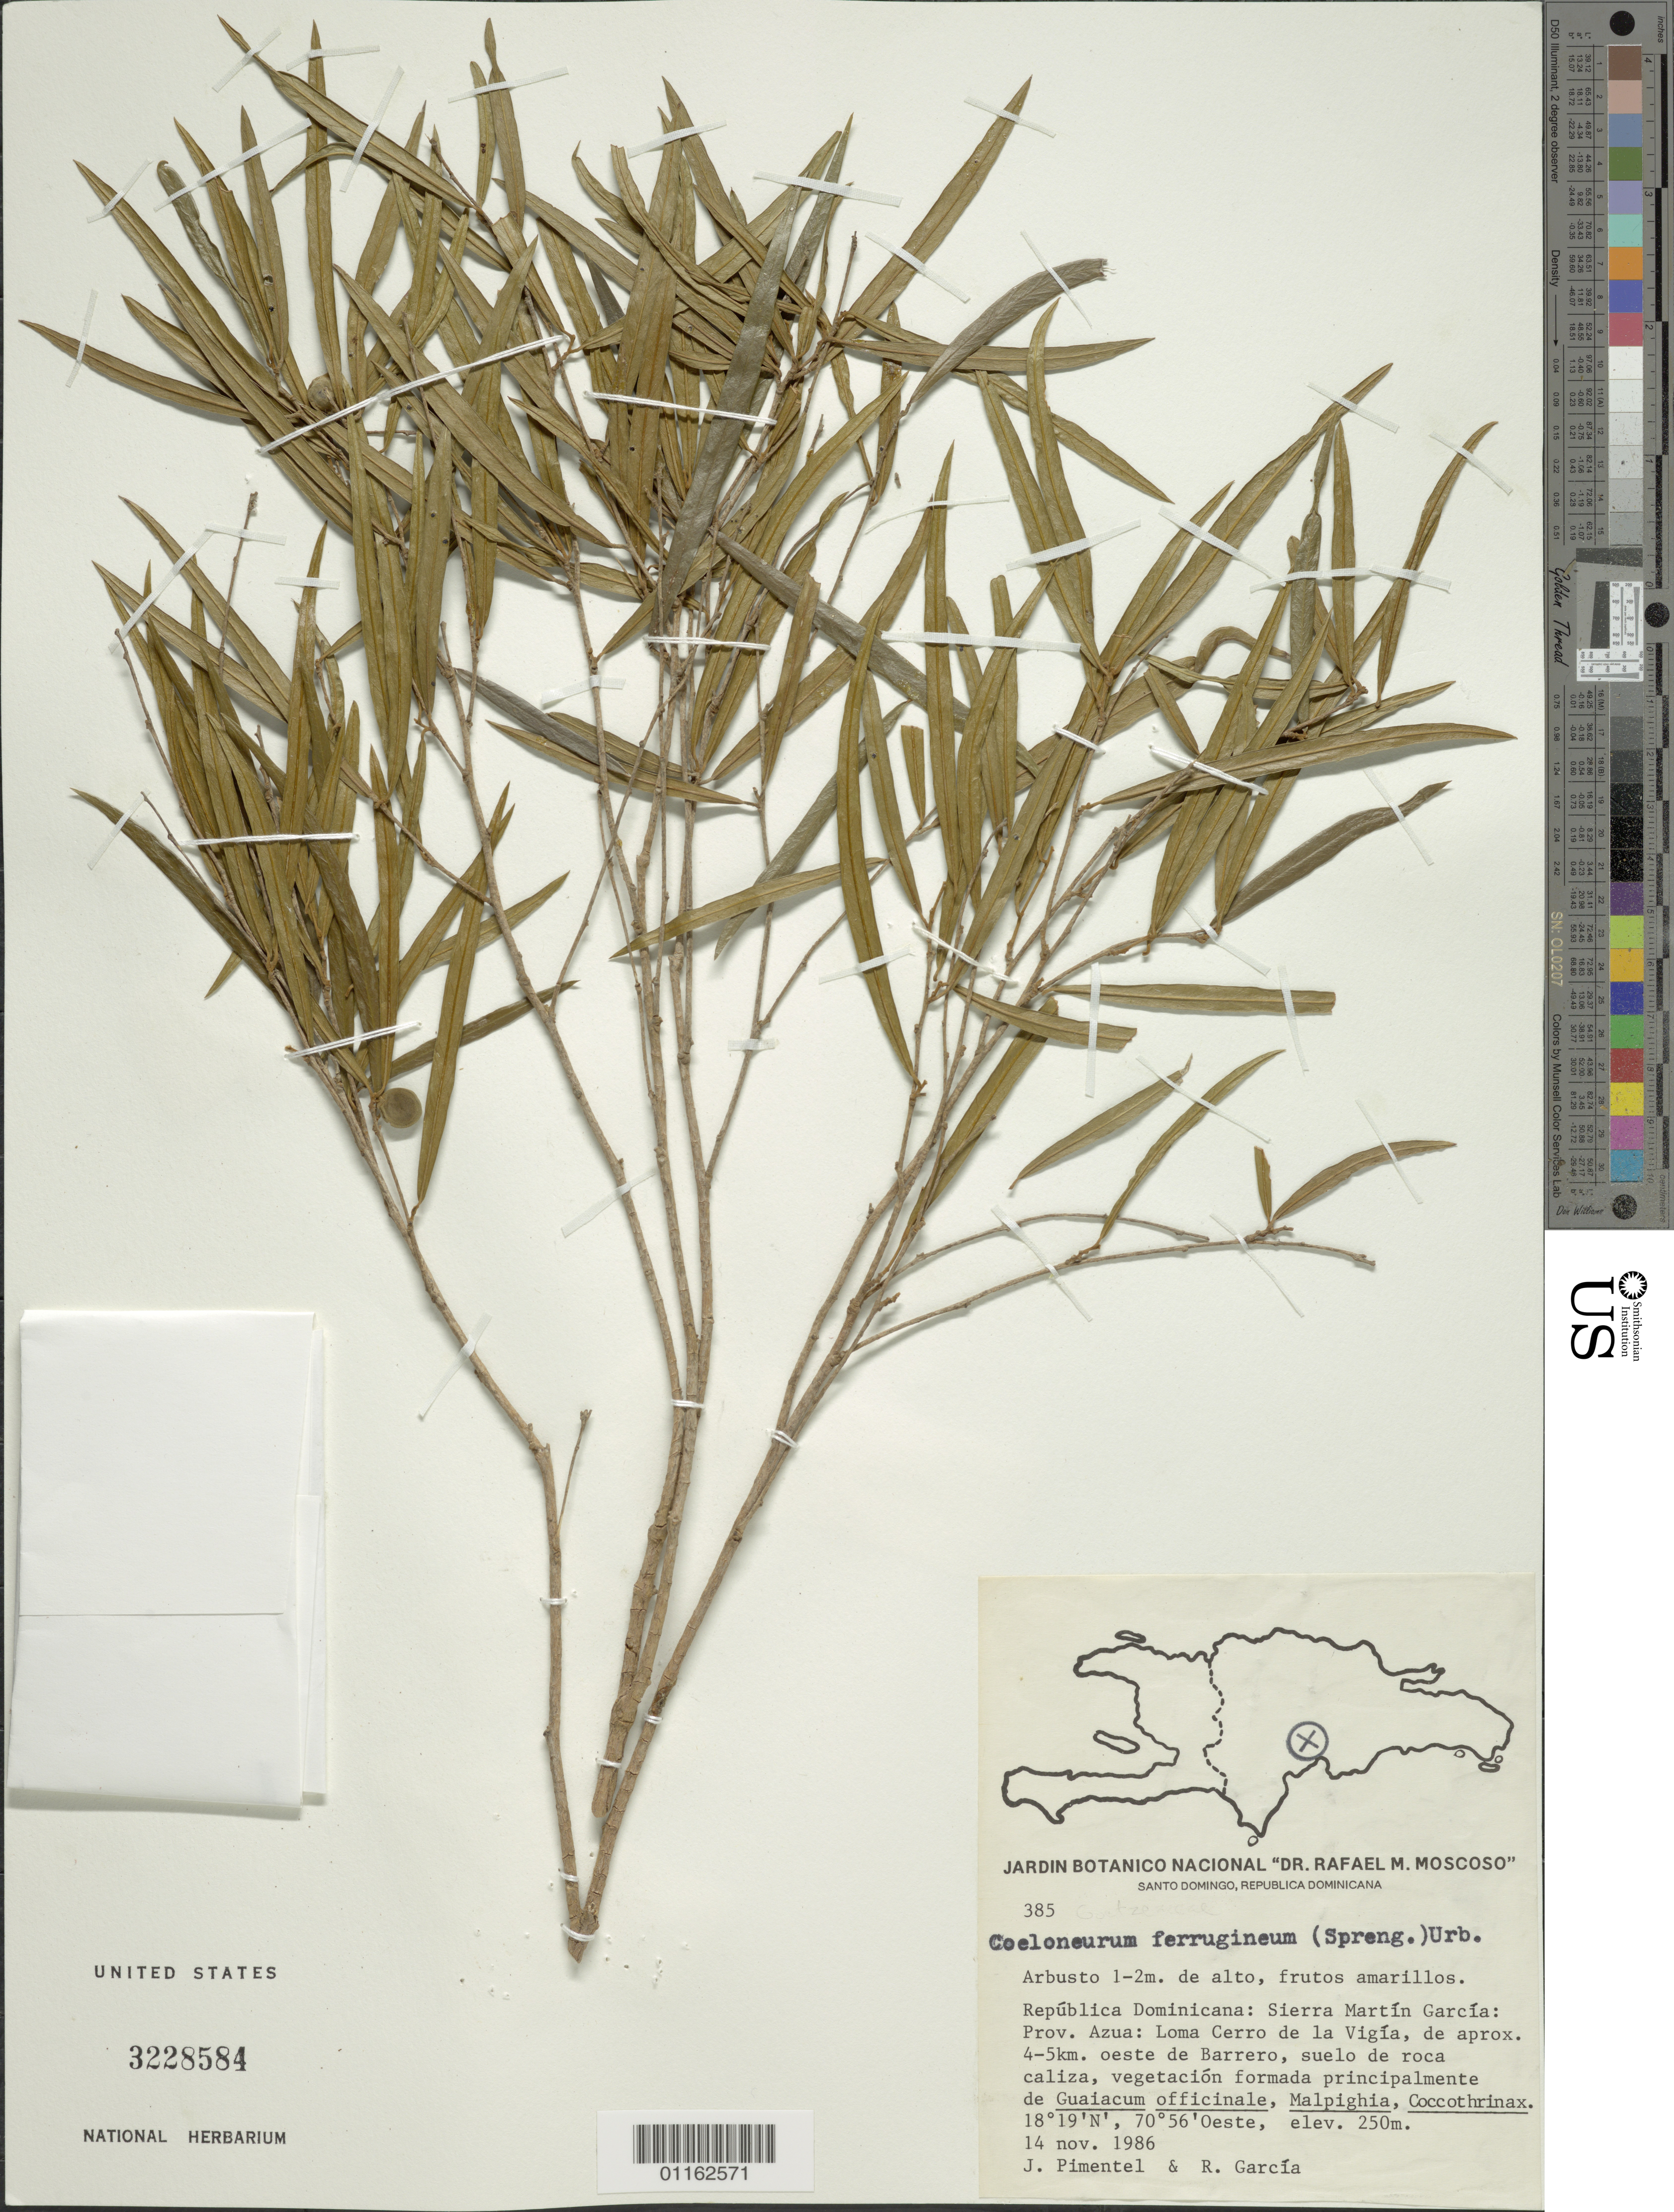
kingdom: Plantae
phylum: Tracheophyta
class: Magnoliopsida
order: Solanales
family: Solanaceae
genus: Coeloneurum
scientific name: Coeloneurum ferrugineum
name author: (Spreng.) Urb.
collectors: J. Pimentel & R. G. García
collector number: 385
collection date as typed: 14 Nov 1986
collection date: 1986-11-14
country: Dominican Republic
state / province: Azua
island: Hispaniola I.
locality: Sierra Matin Garcia; Loma Cerro de la Vigia; W of Barrero, suelo de roca caliza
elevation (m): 250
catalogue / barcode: US 3228584